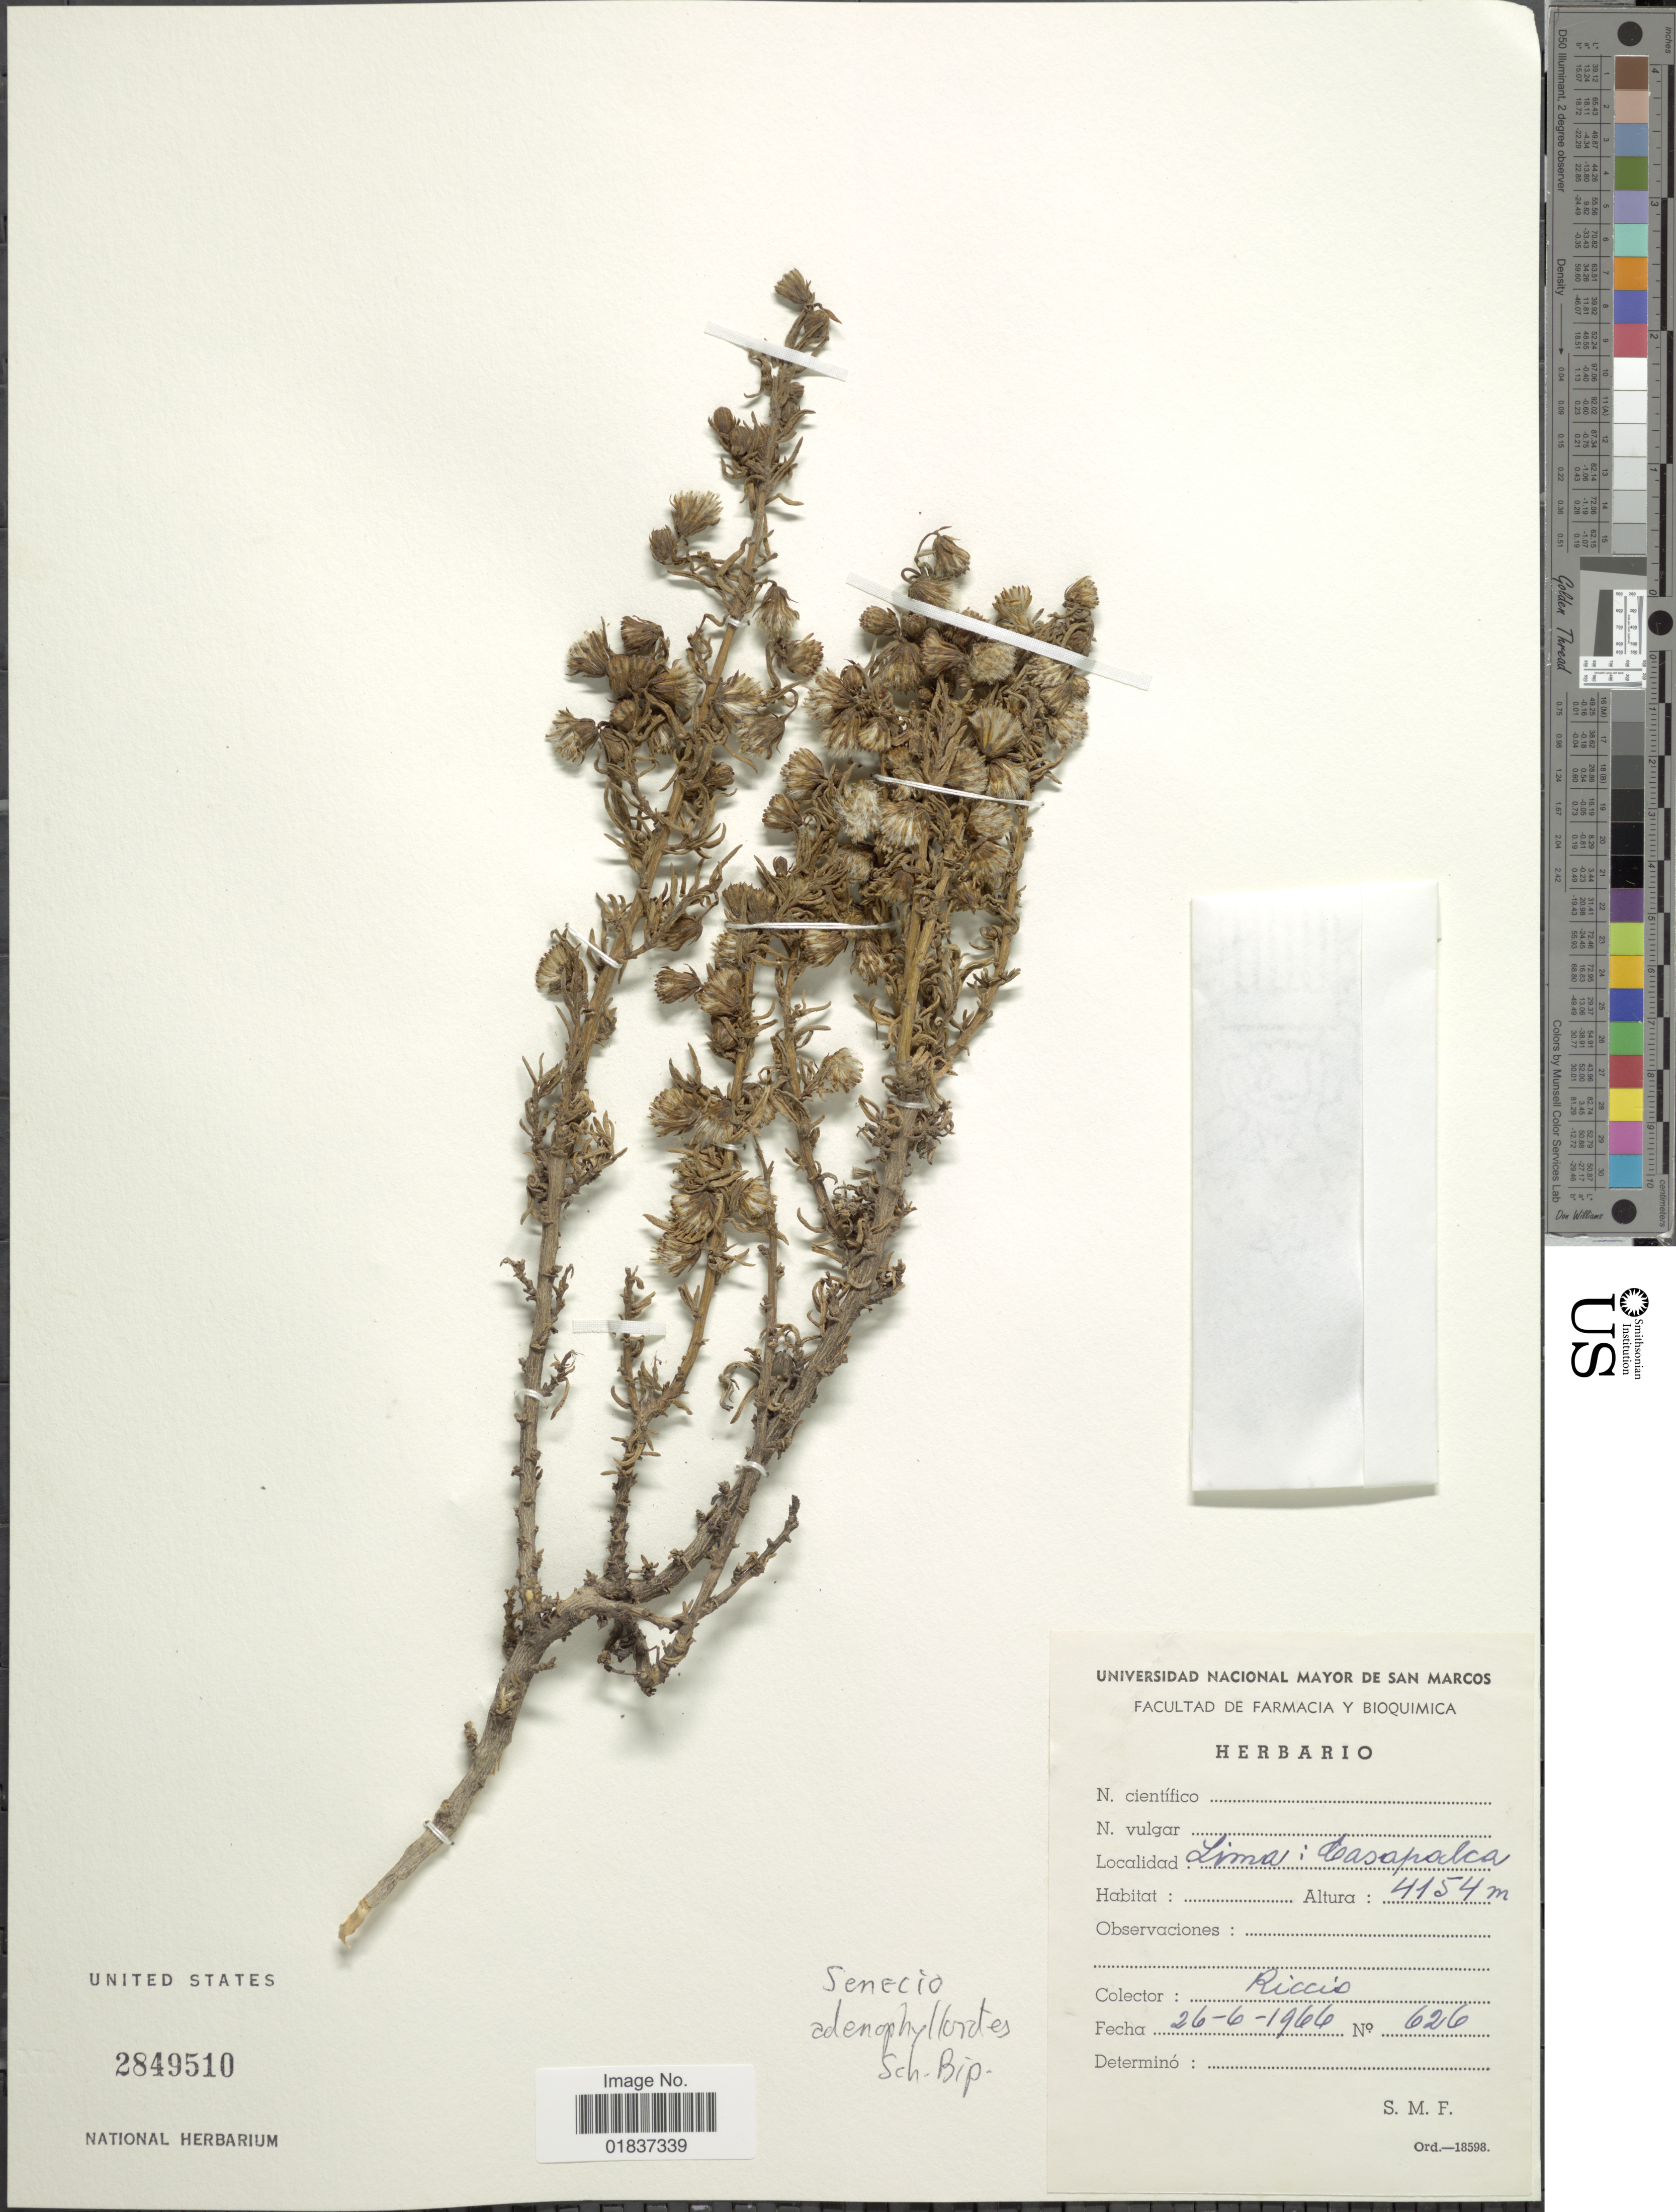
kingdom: Plantae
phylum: Tracheophyta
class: Magnoliopsida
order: Asterales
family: Asteraceae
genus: Senecio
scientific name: Senecio rufescens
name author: DC.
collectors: Riccio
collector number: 626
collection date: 1966-06-26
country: Peru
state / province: Lima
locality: Lima: Casapalca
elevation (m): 4154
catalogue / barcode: US 2849510